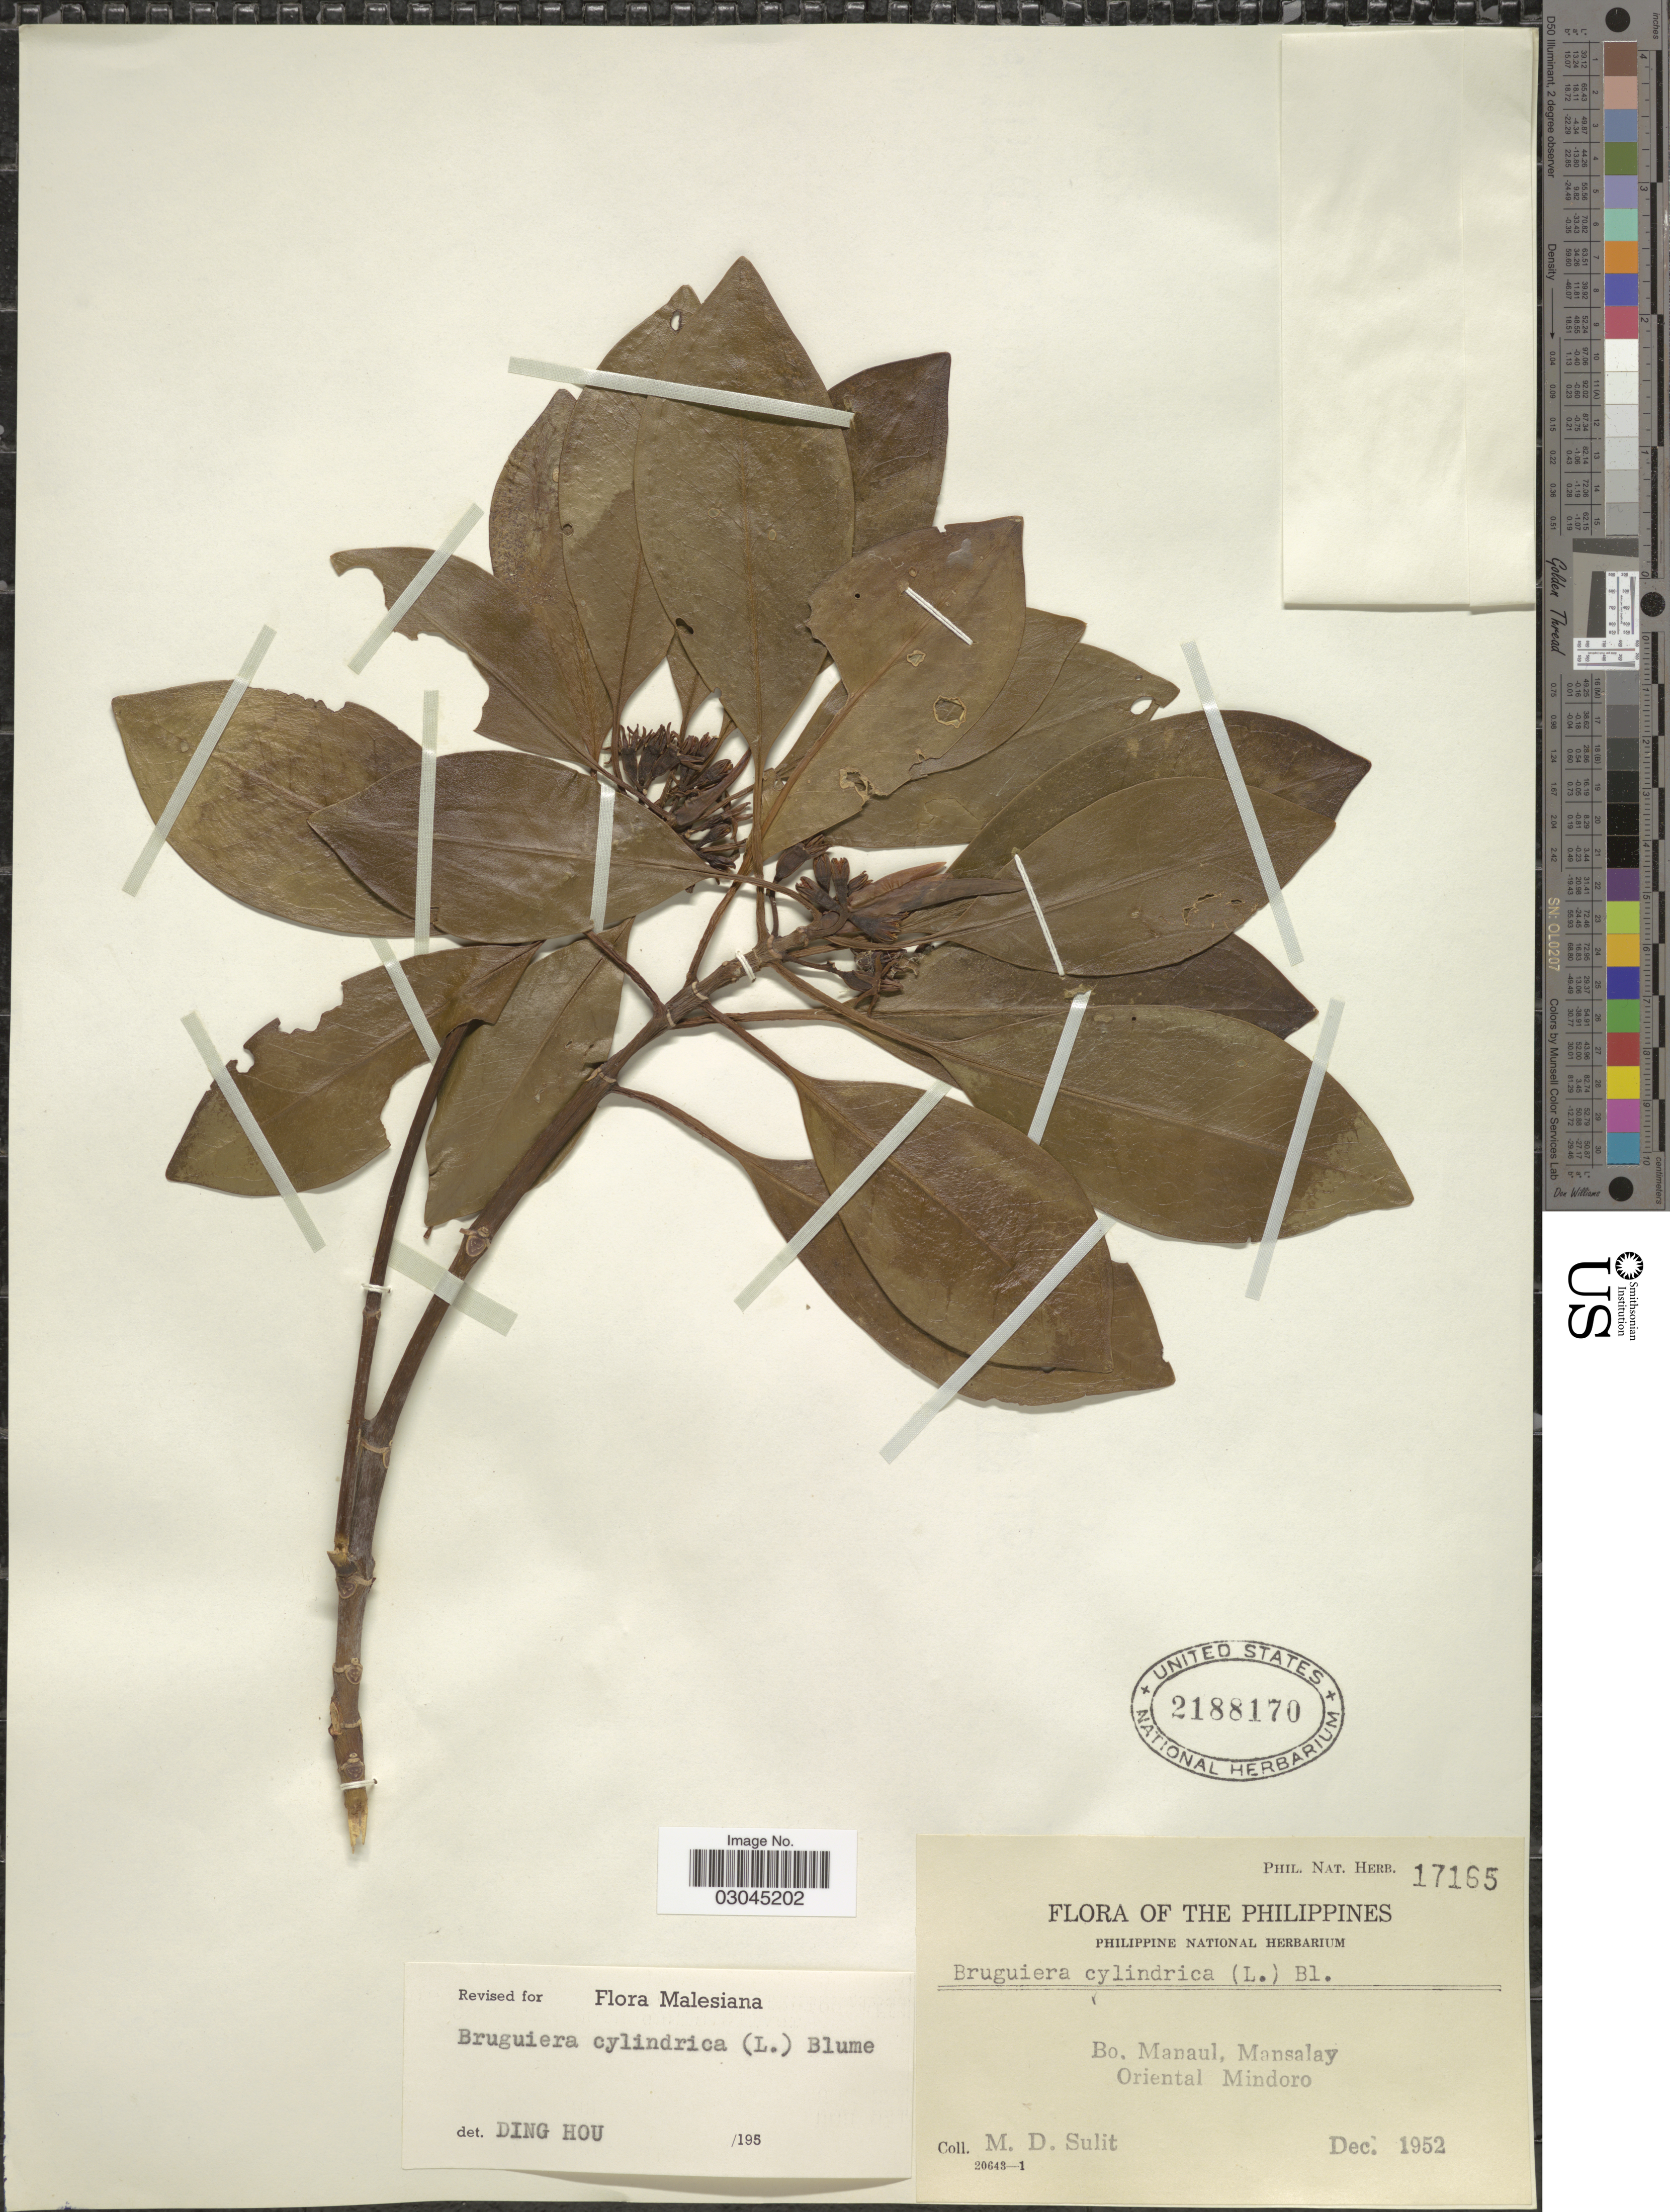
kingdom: Plantae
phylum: Tracheophyta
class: Magnoliopsida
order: Malpighiales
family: Rhizophoraceae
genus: Bruguiera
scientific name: Bruguiera cylindrica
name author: (L.) Blume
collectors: M. Sulit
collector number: Phil. Nat. Herb. 17165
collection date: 1952-12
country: Philippines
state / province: Mimaropa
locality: Bo. Manaul, Mansalay. Oriental Mindoro.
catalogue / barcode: US 2188170